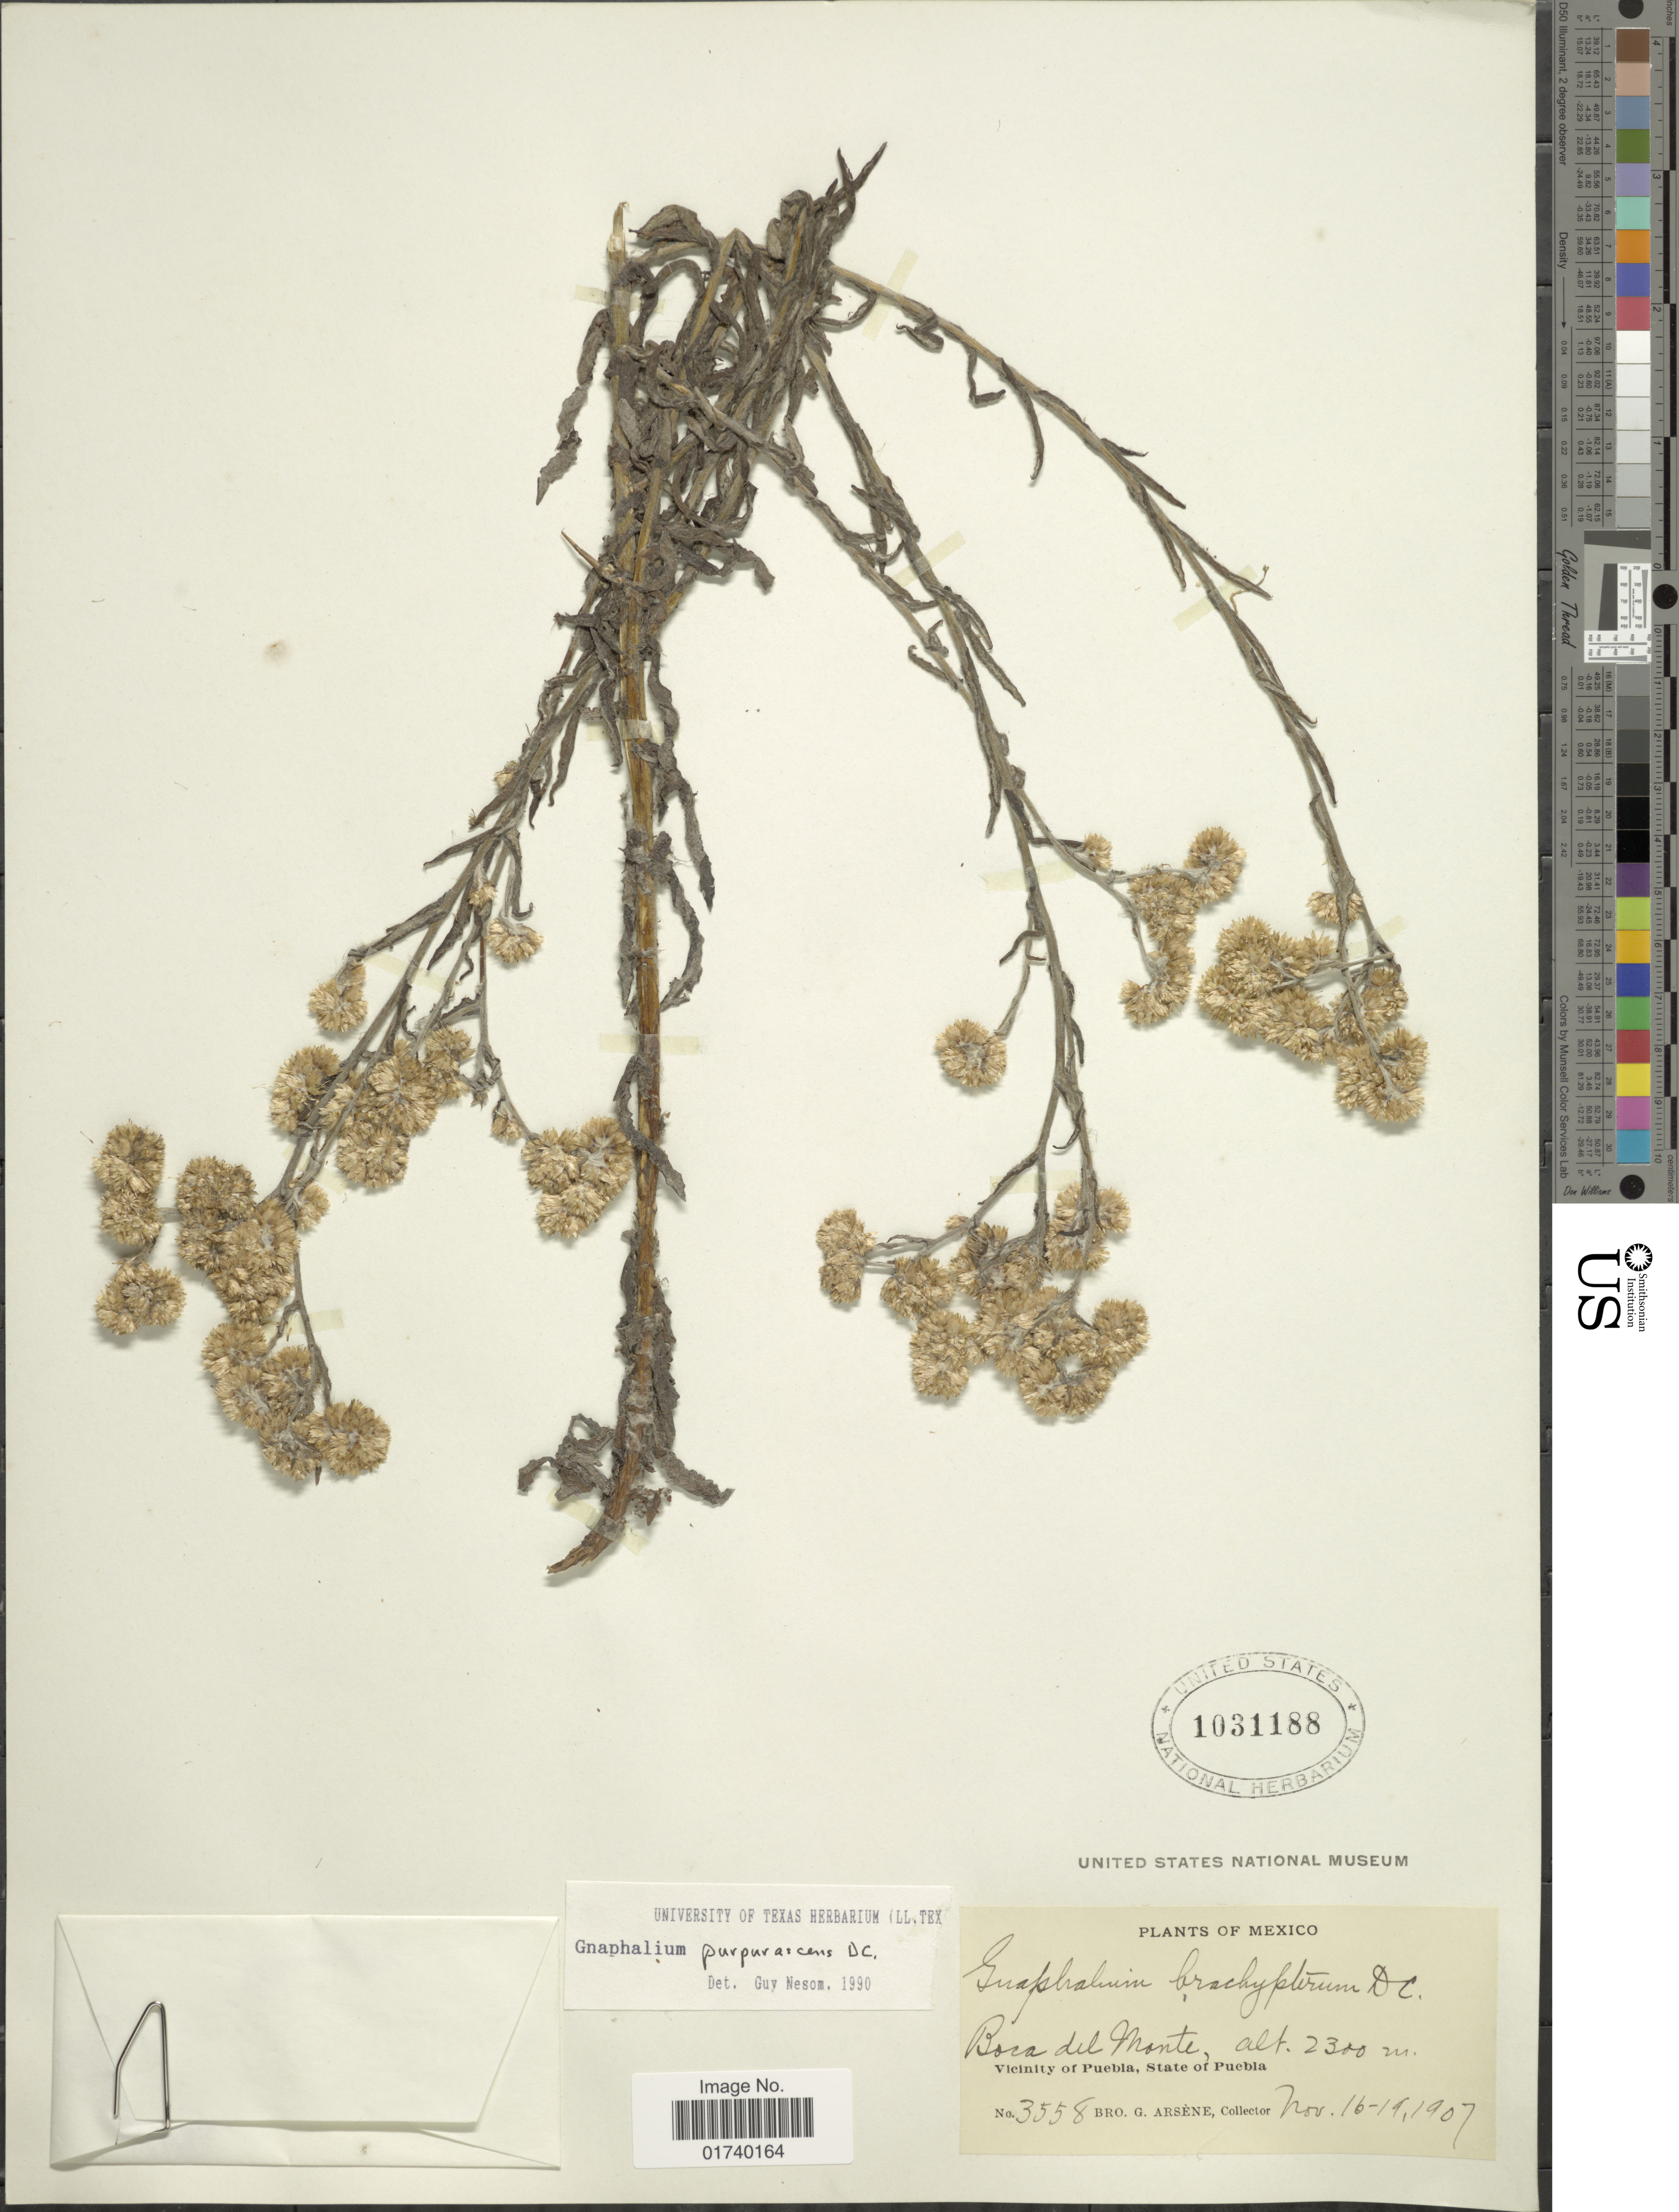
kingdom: Plantae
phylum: Tracheophyta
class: Magnoliopsida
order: Asterales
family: Asteraceae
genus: Pseudognaphalium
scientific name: Pseudognaphalium purpurascens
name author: (DC.) Anderb.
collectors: Bro. G. Arsène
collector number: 3558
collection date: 1907-11-16/1907-11-19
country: Mexico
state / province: Puebla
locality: Boca del Monte , Vicinity of Puebla, state of Puebla.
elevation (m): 2300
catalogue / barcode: US 1031188